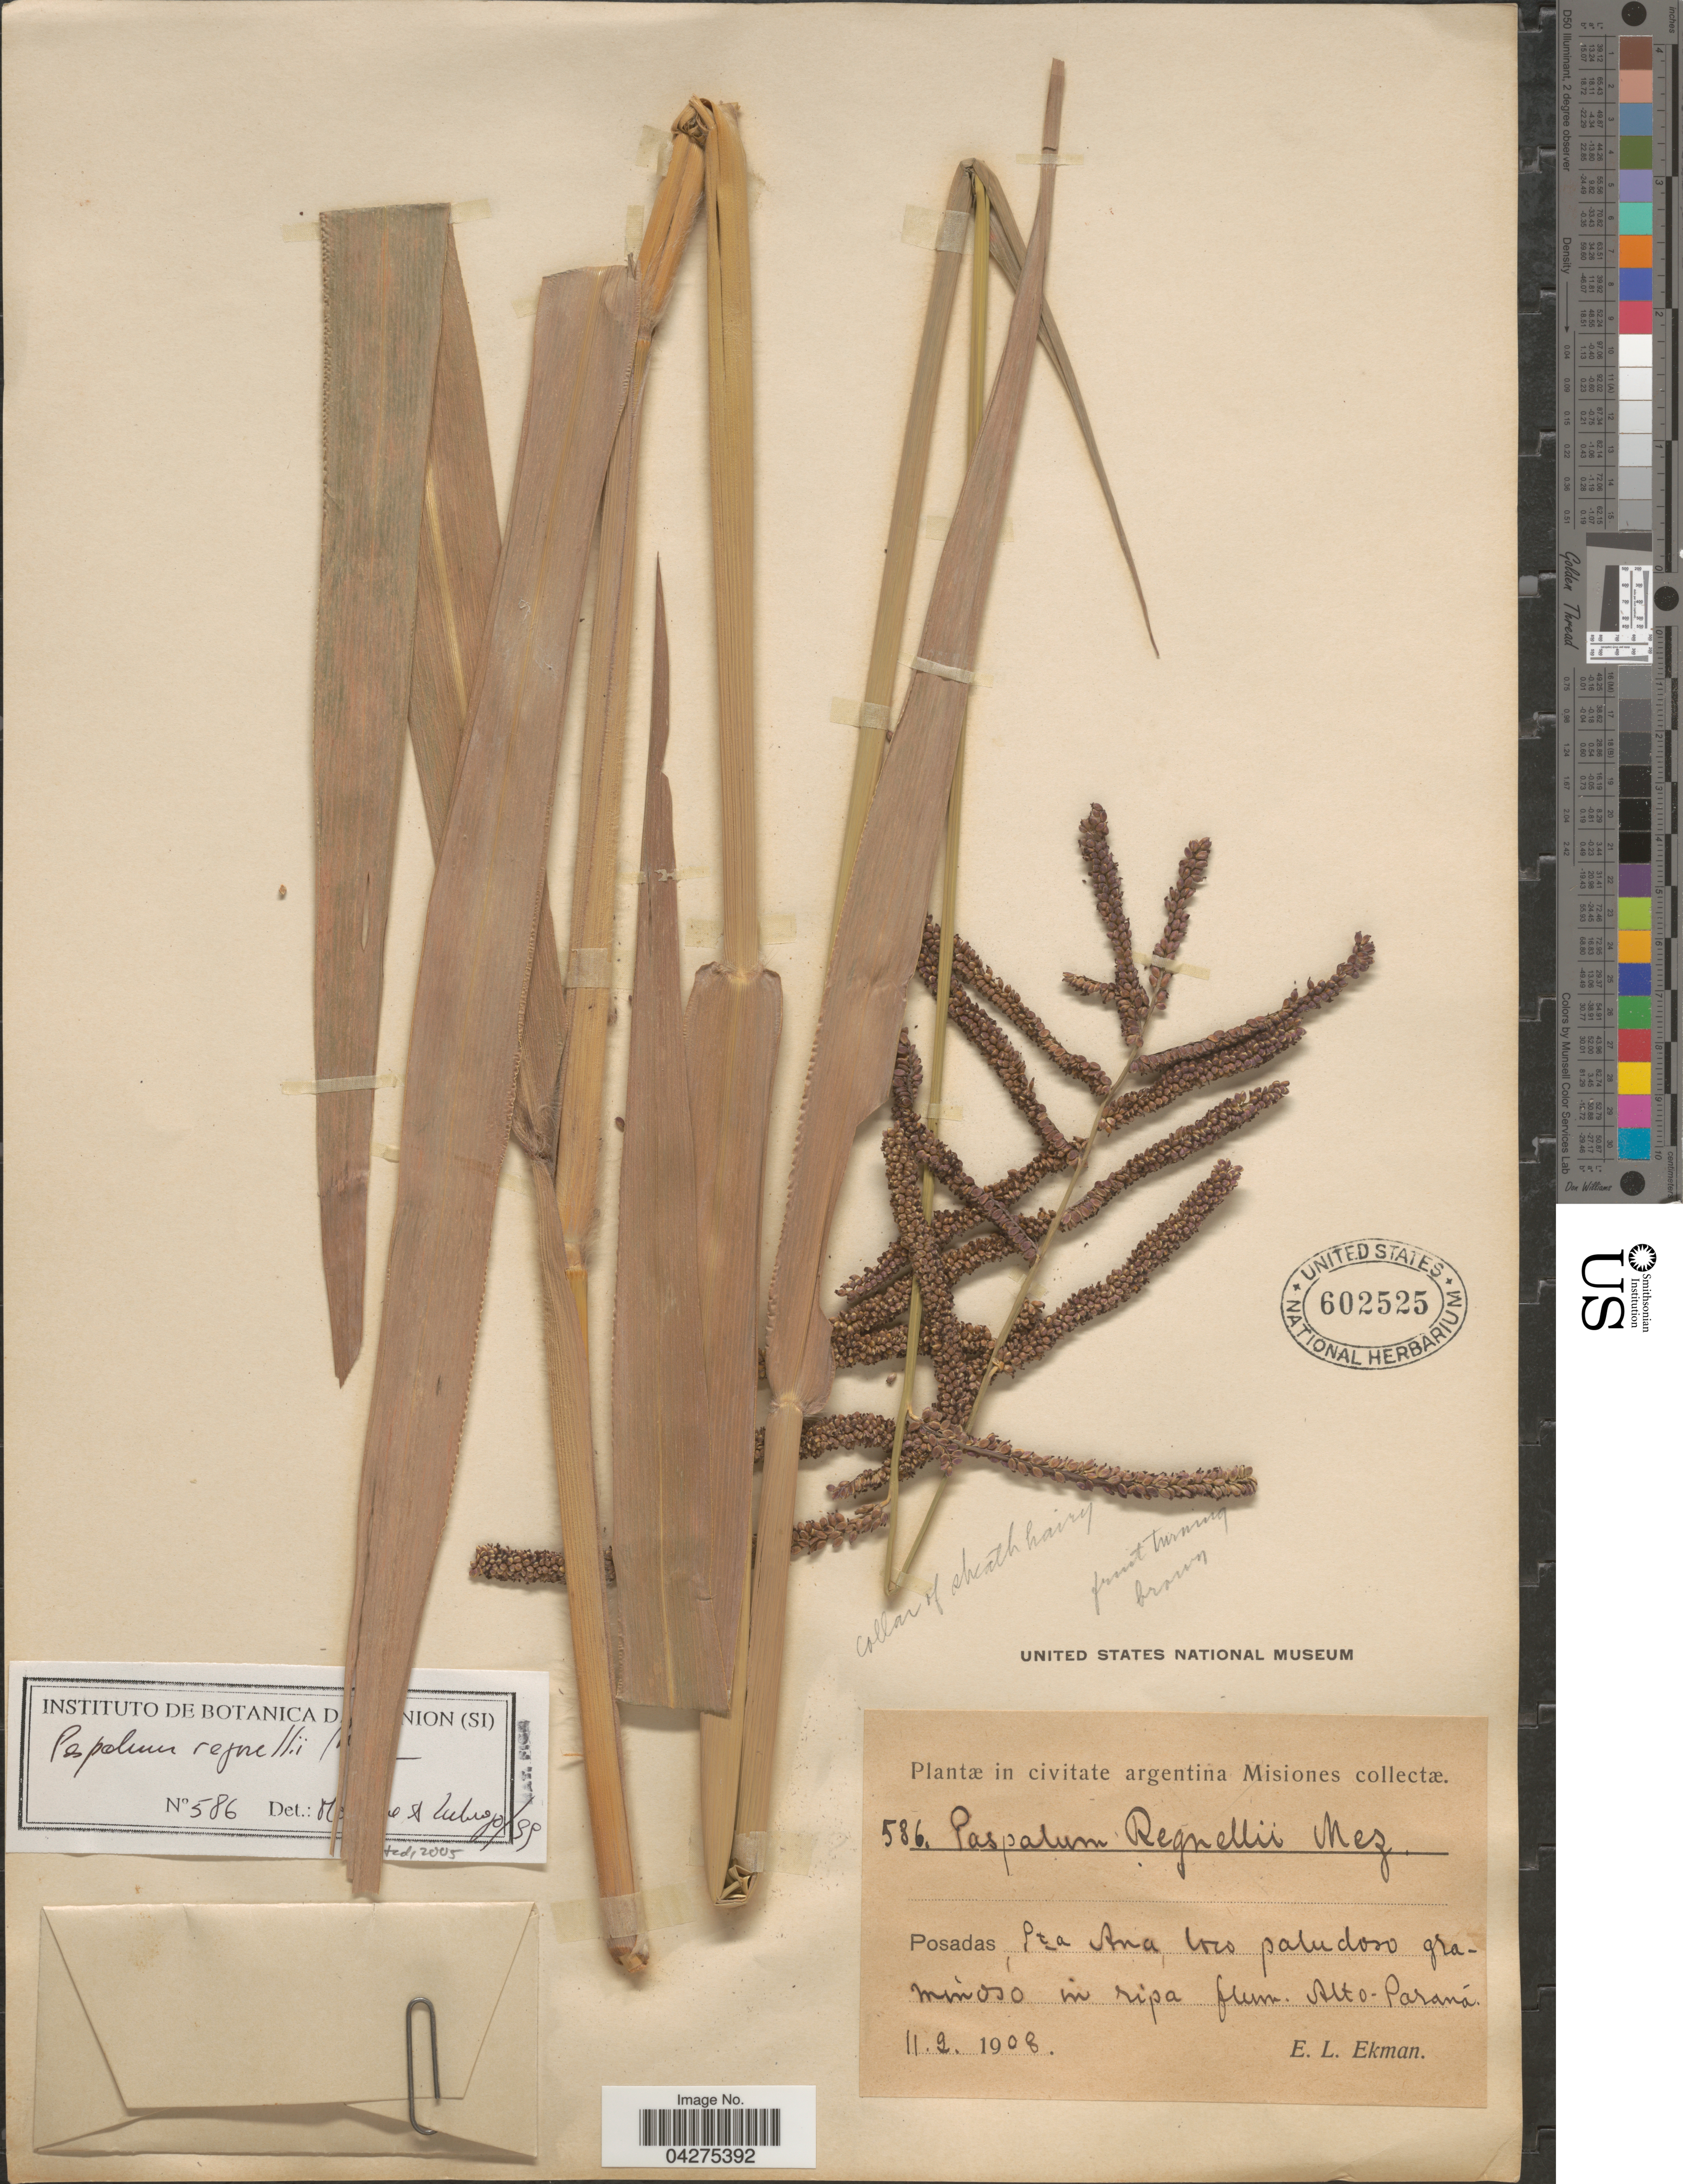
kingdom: Plantae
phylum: Tracheophyta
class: Liliopsida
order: Poales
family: Poaceae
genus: Paspalum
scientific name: Paspalum regnellii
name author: Mez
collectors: E. L. Ekman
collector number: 586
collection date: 1908-02-11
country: Argentina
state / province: Misiones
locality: Posadas, Sta Ana, loco paludoso graminoso in ripa flum. Alto Paraná.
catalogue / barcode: US 602525